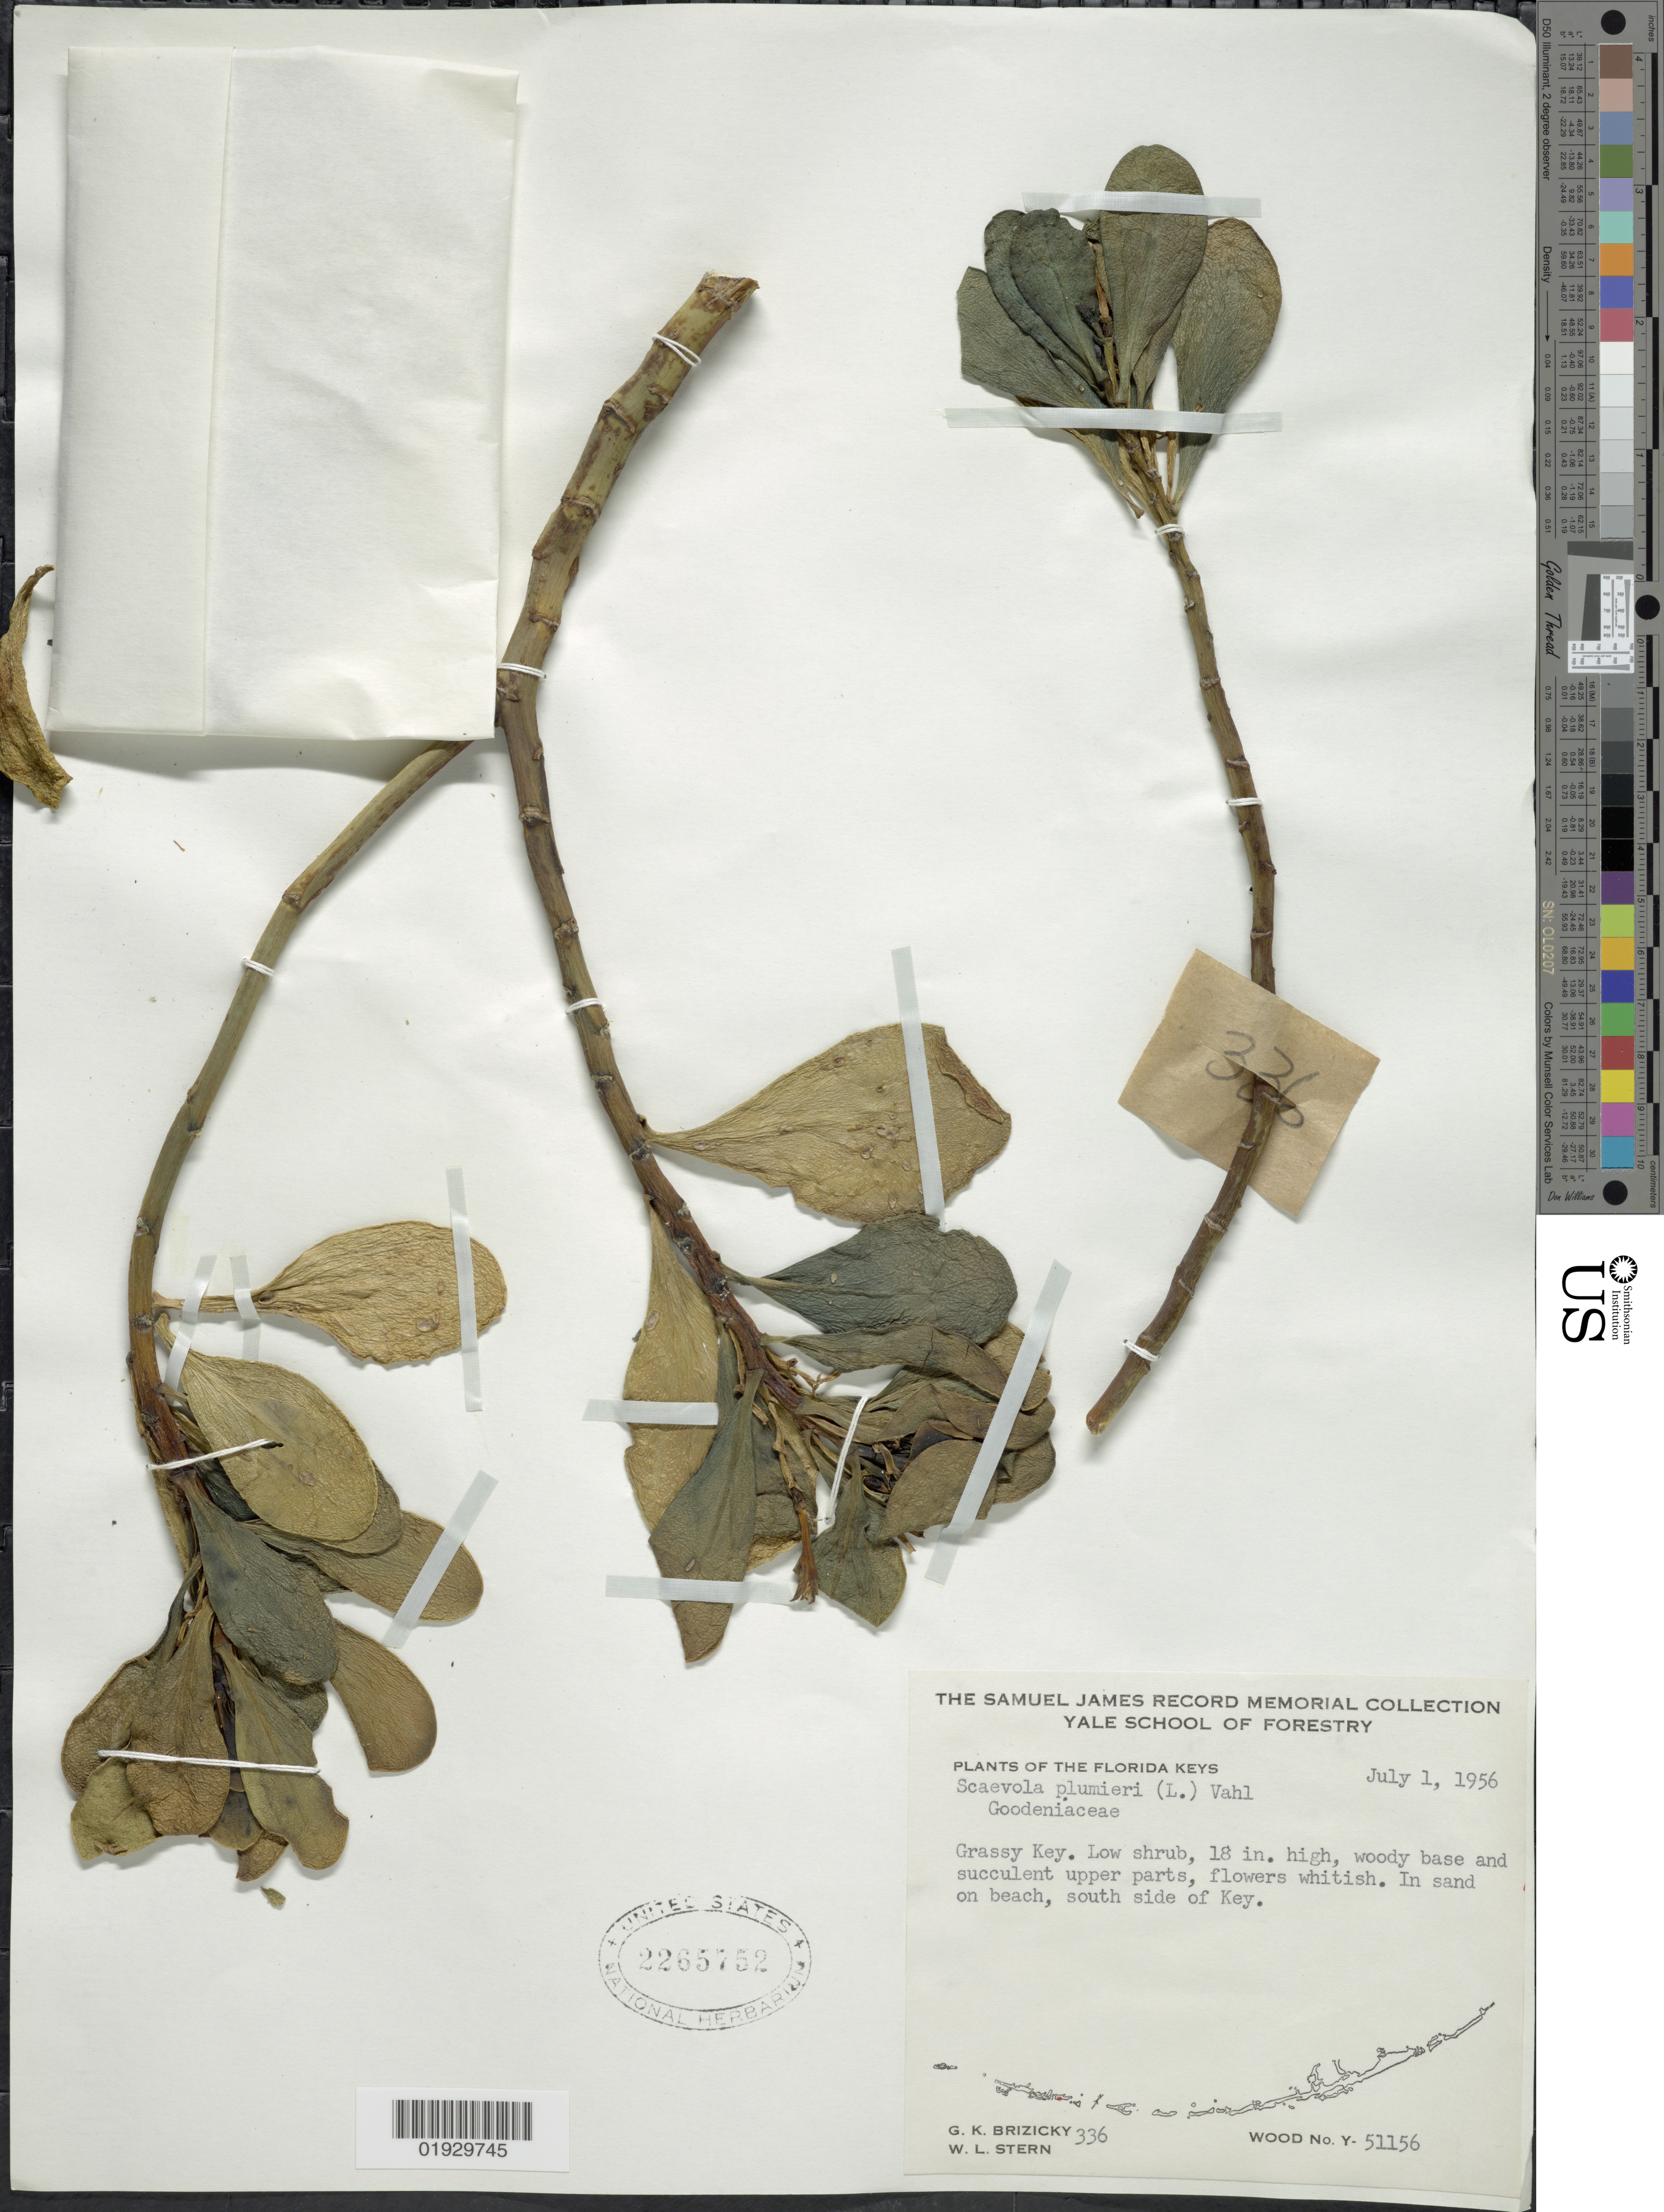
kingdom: Plantae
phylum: Tracheophyta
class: Magnoliopsida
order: Asterales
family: Goodeniaceae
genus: Scaevola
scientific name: Scaevola plumieri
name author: (L.) Vahl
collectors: G. K. Brizicky & W. L. Stern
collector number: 336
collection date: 1956-07-01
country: United States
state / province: Florida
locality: Florida Keys. Grassy Key.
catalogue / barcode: US 2265752